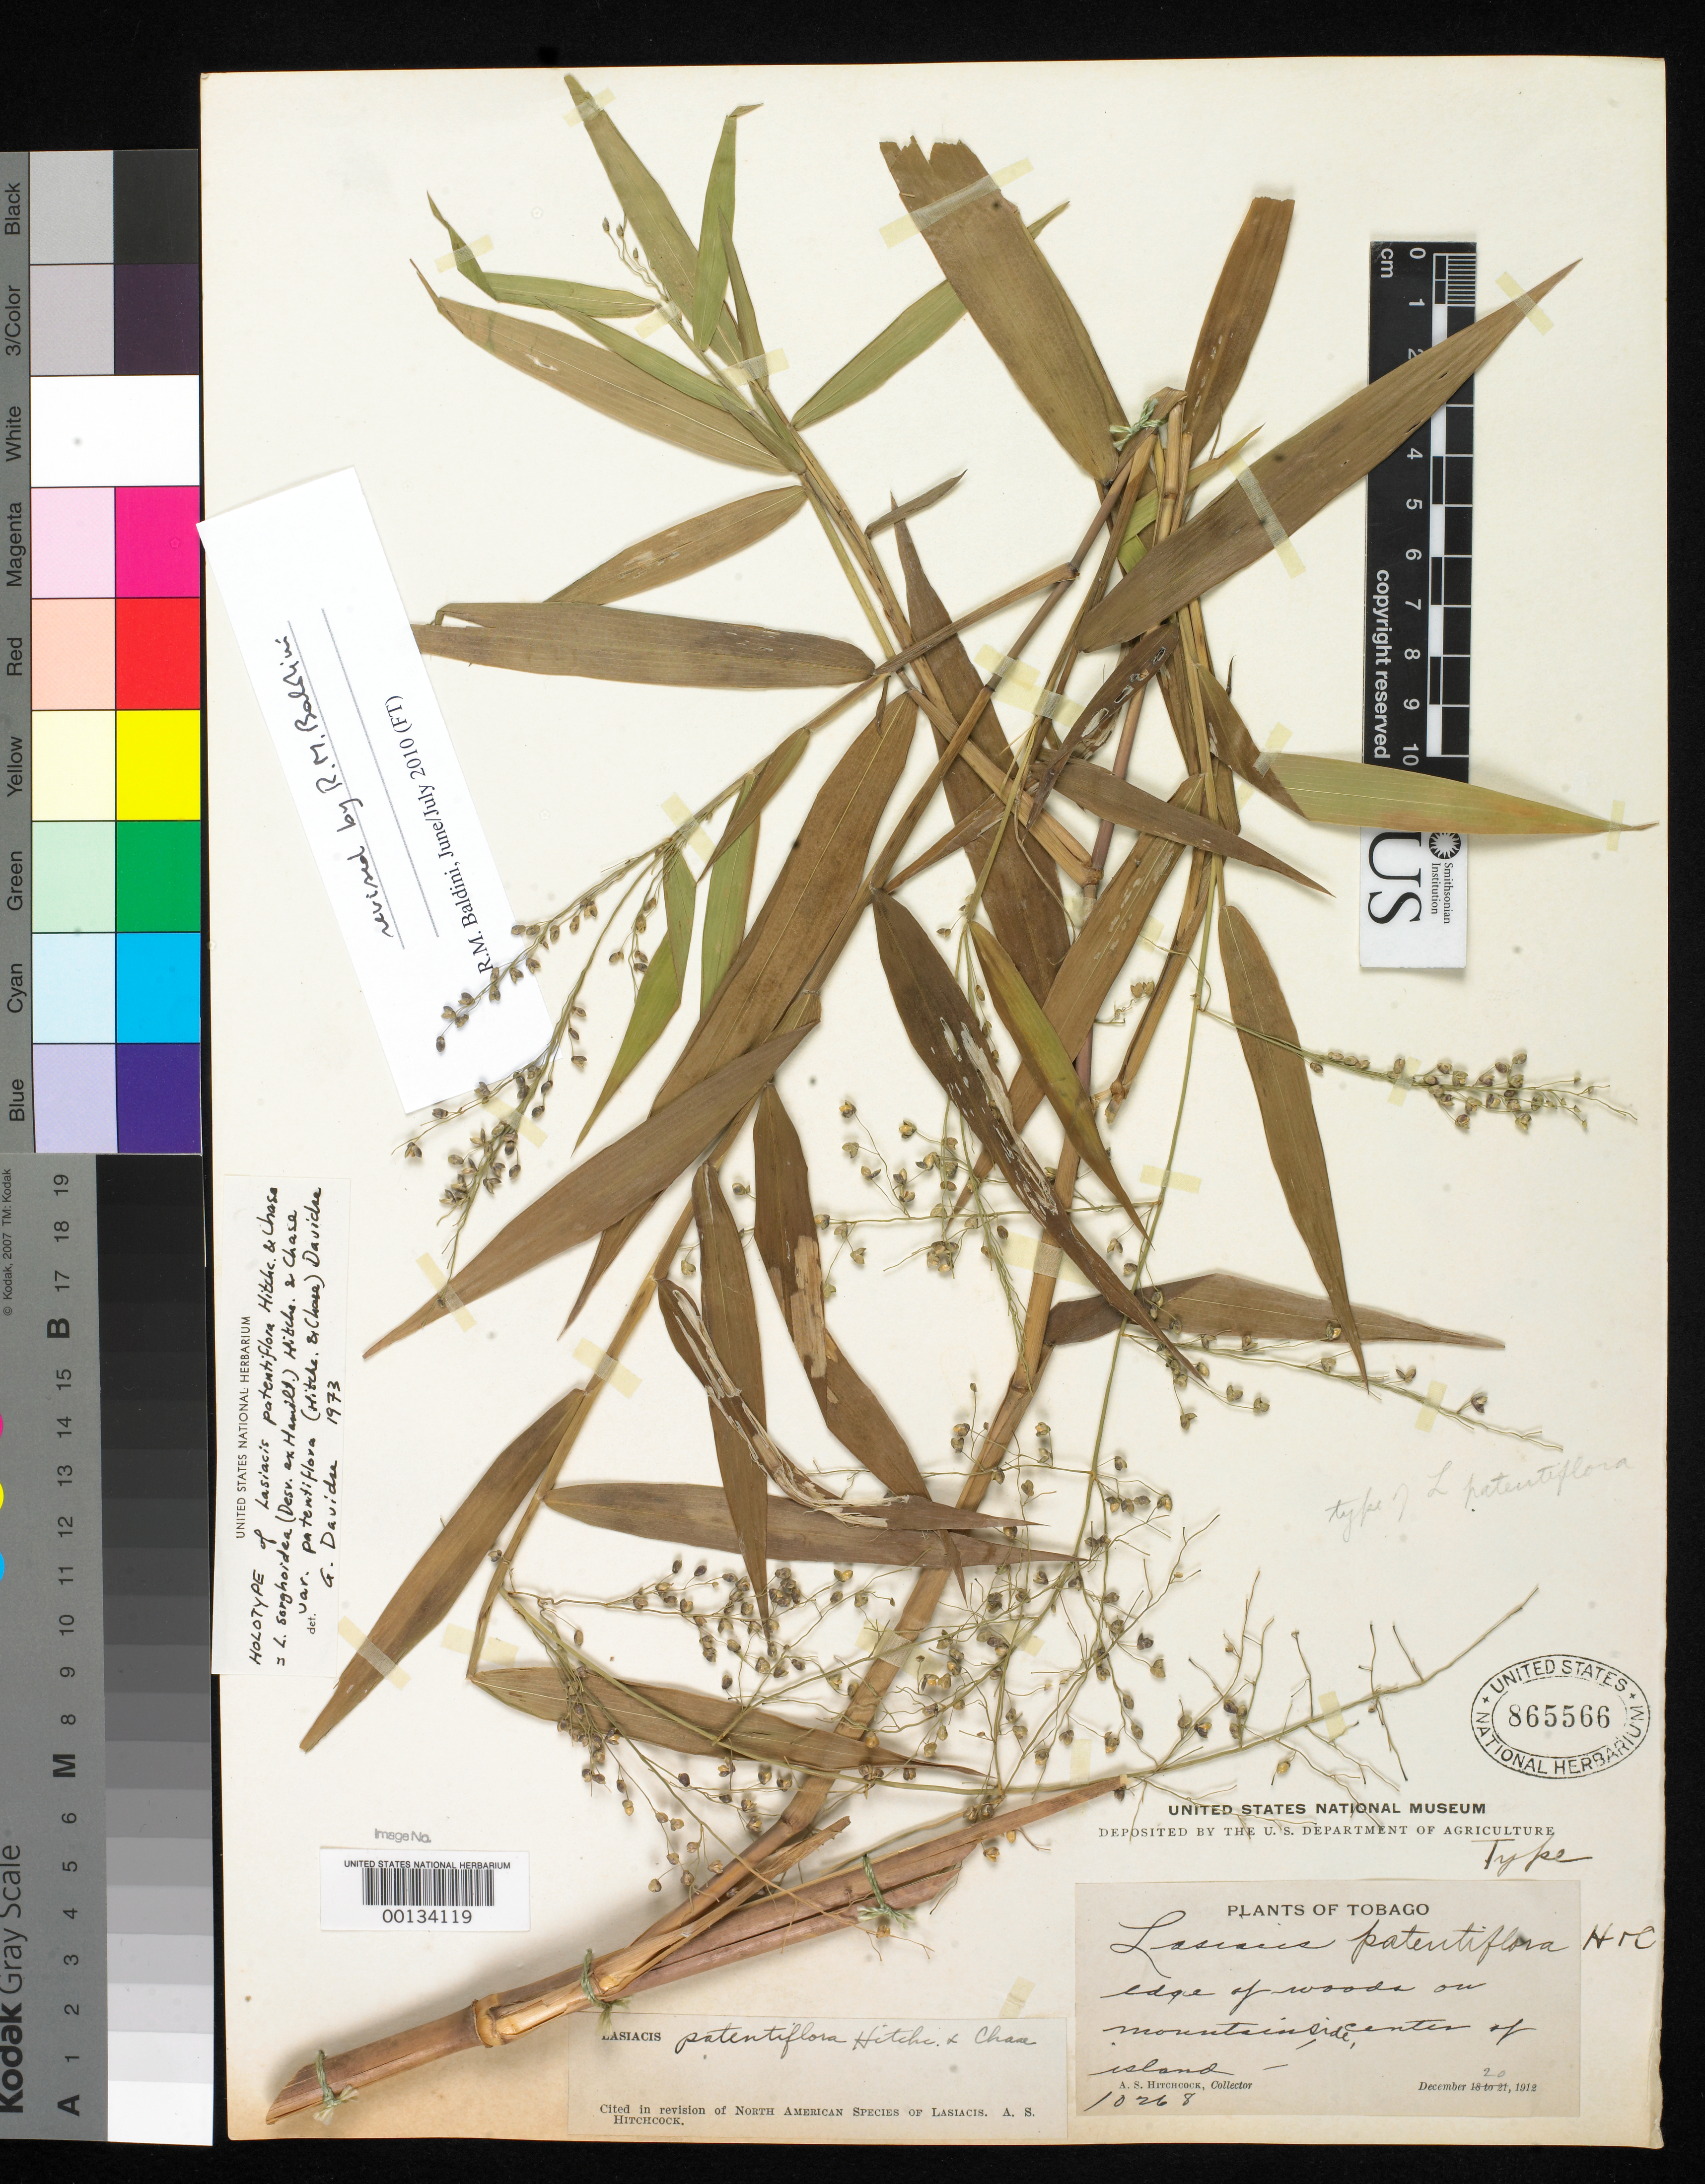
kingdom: Plantae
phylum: Tracheophyta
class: Liliopsida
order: Poales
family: Poaceae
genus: Lasiacis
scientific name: Lasiacis patentiflora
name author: Hitchc. & Chase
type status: Holotype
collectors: A. S. Hitchcock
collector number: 10268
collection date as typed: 20 Dec 1912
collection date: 1912-12-20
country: Trinidad and Tobago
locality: Center of island.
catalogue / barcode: US 865566